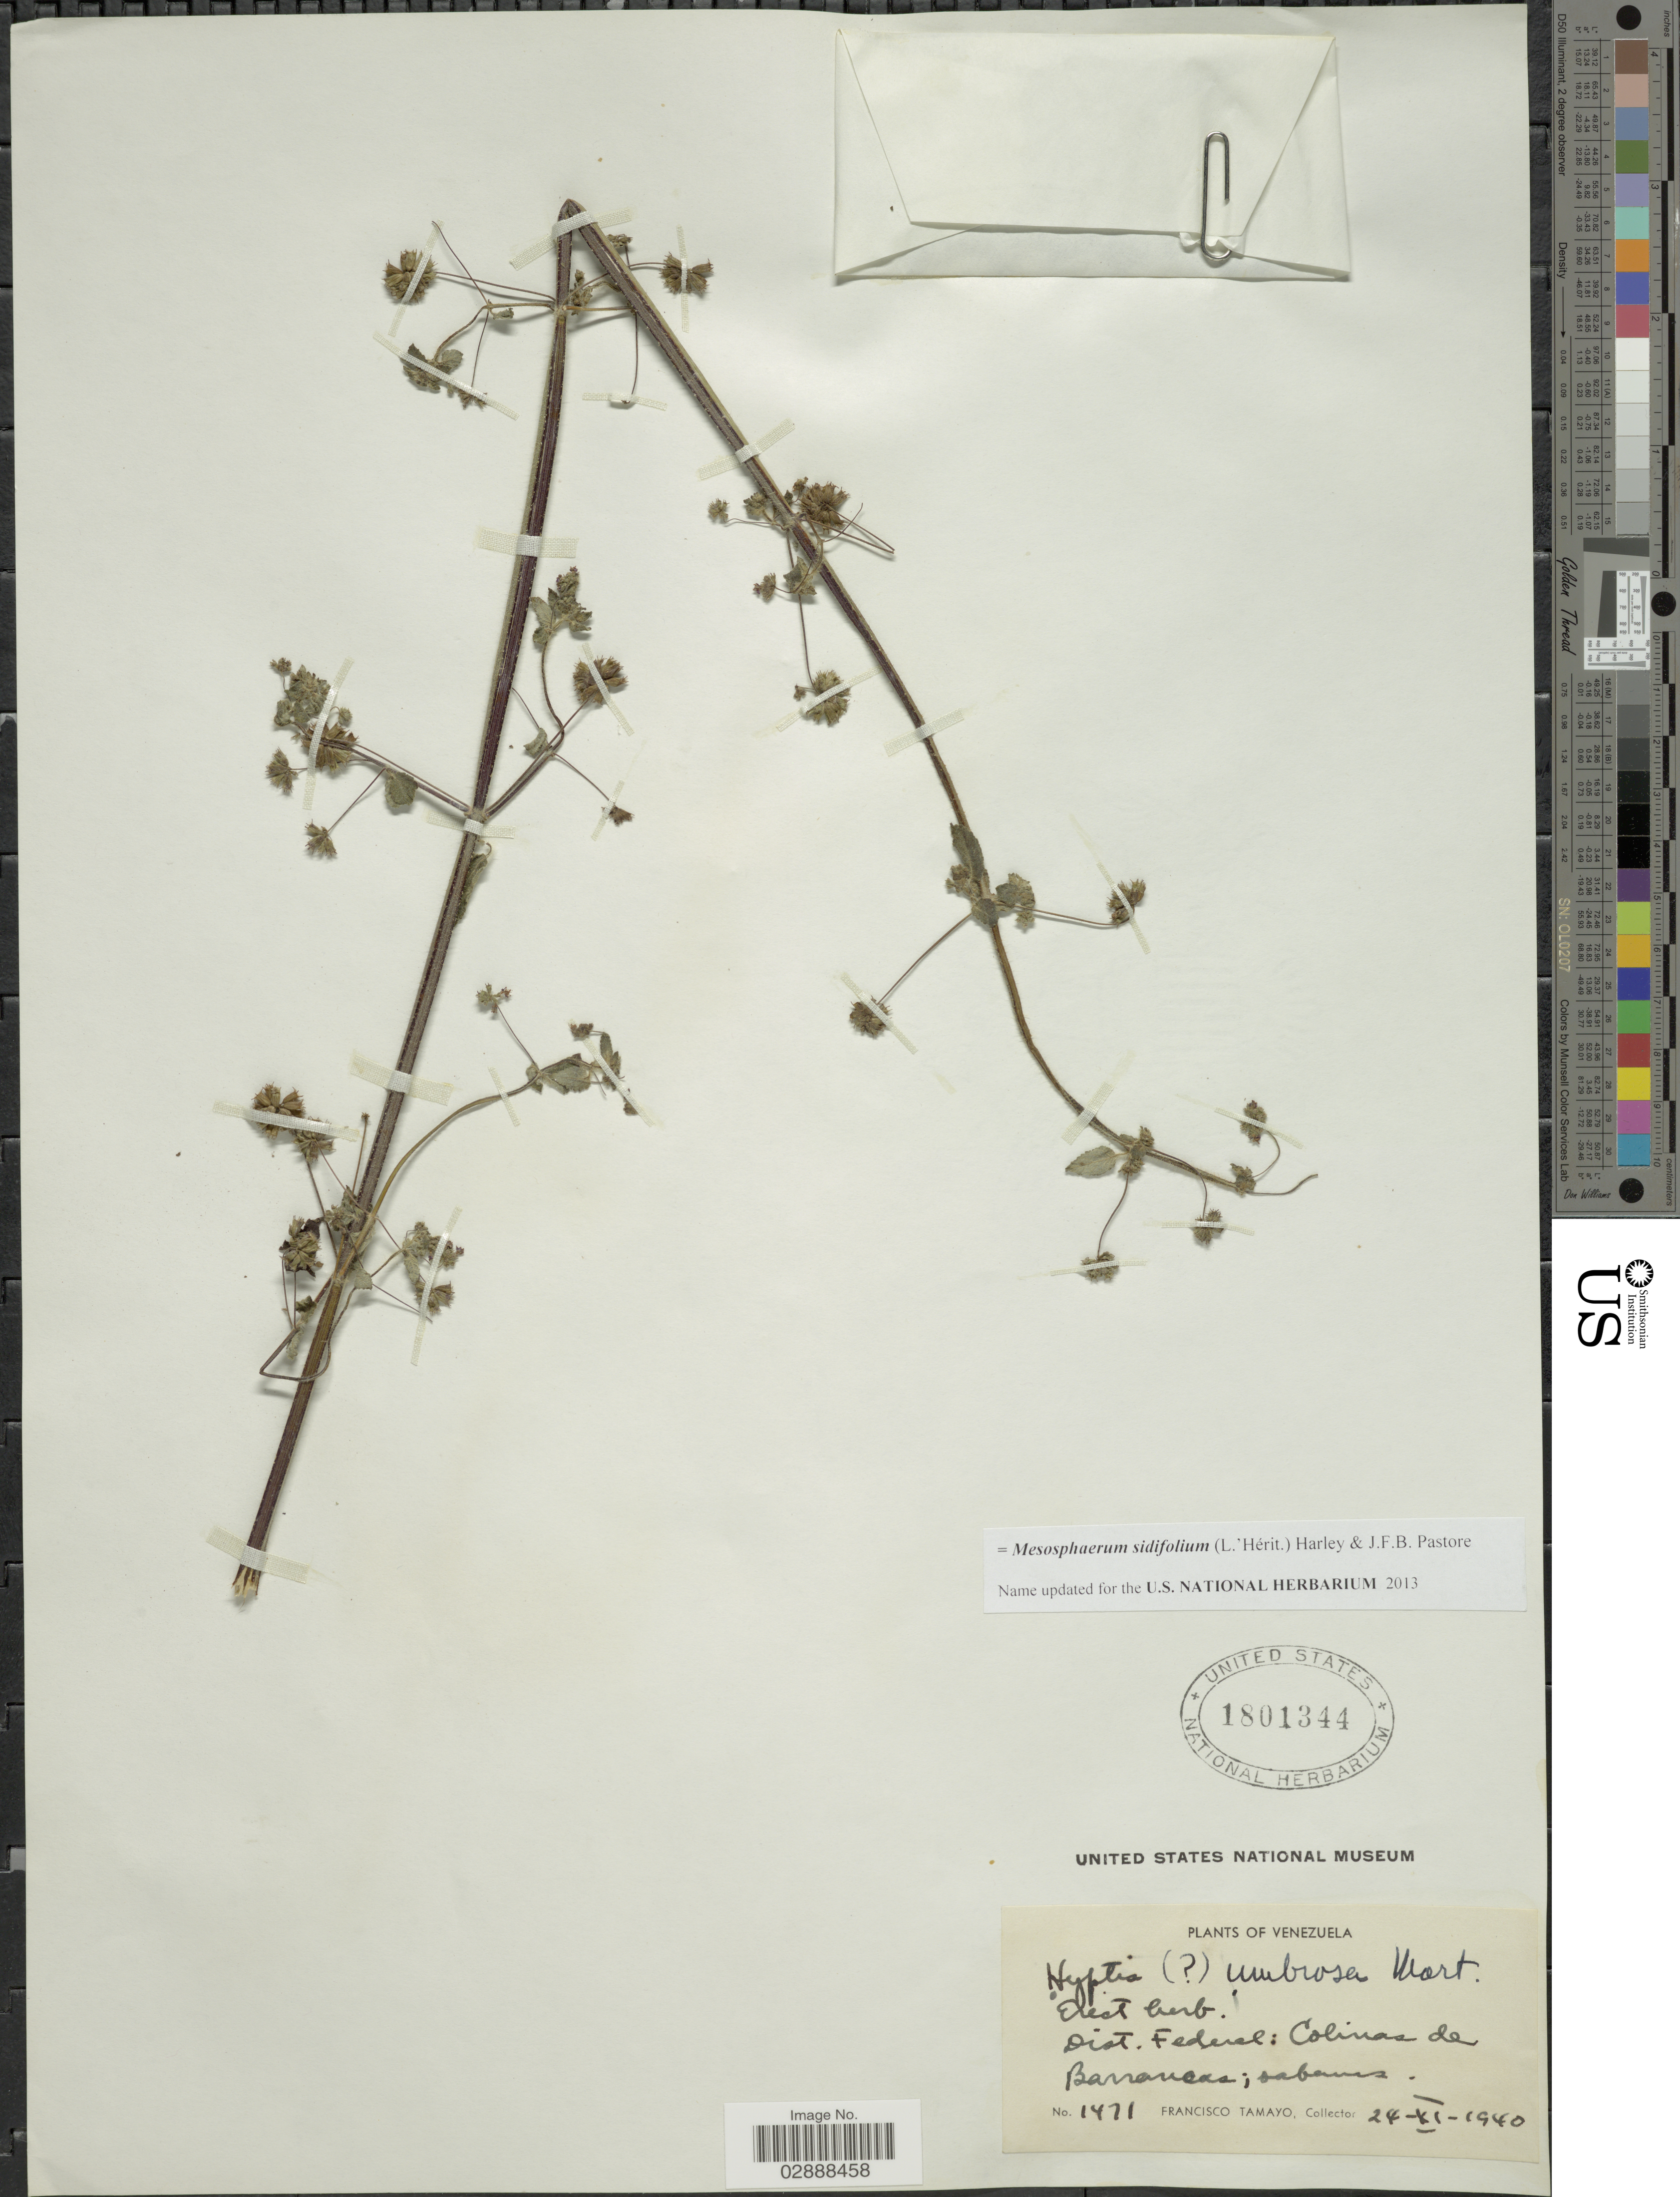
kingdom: Plantae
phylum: Tracheophyta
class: Magnoliopsida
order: Lamiales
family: Lamiaceae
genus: Mesosphaerum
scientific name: Mesosphaerum sidifolium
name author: (L'Hér.) Harley & J.F.B. Pastore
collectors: F. Tamayo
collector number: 1471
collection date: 1940-11-24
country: Venezuela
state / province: Distrito Federal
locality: Dist. Federal: Colinas de Barrancas.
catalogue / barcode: US 1801344